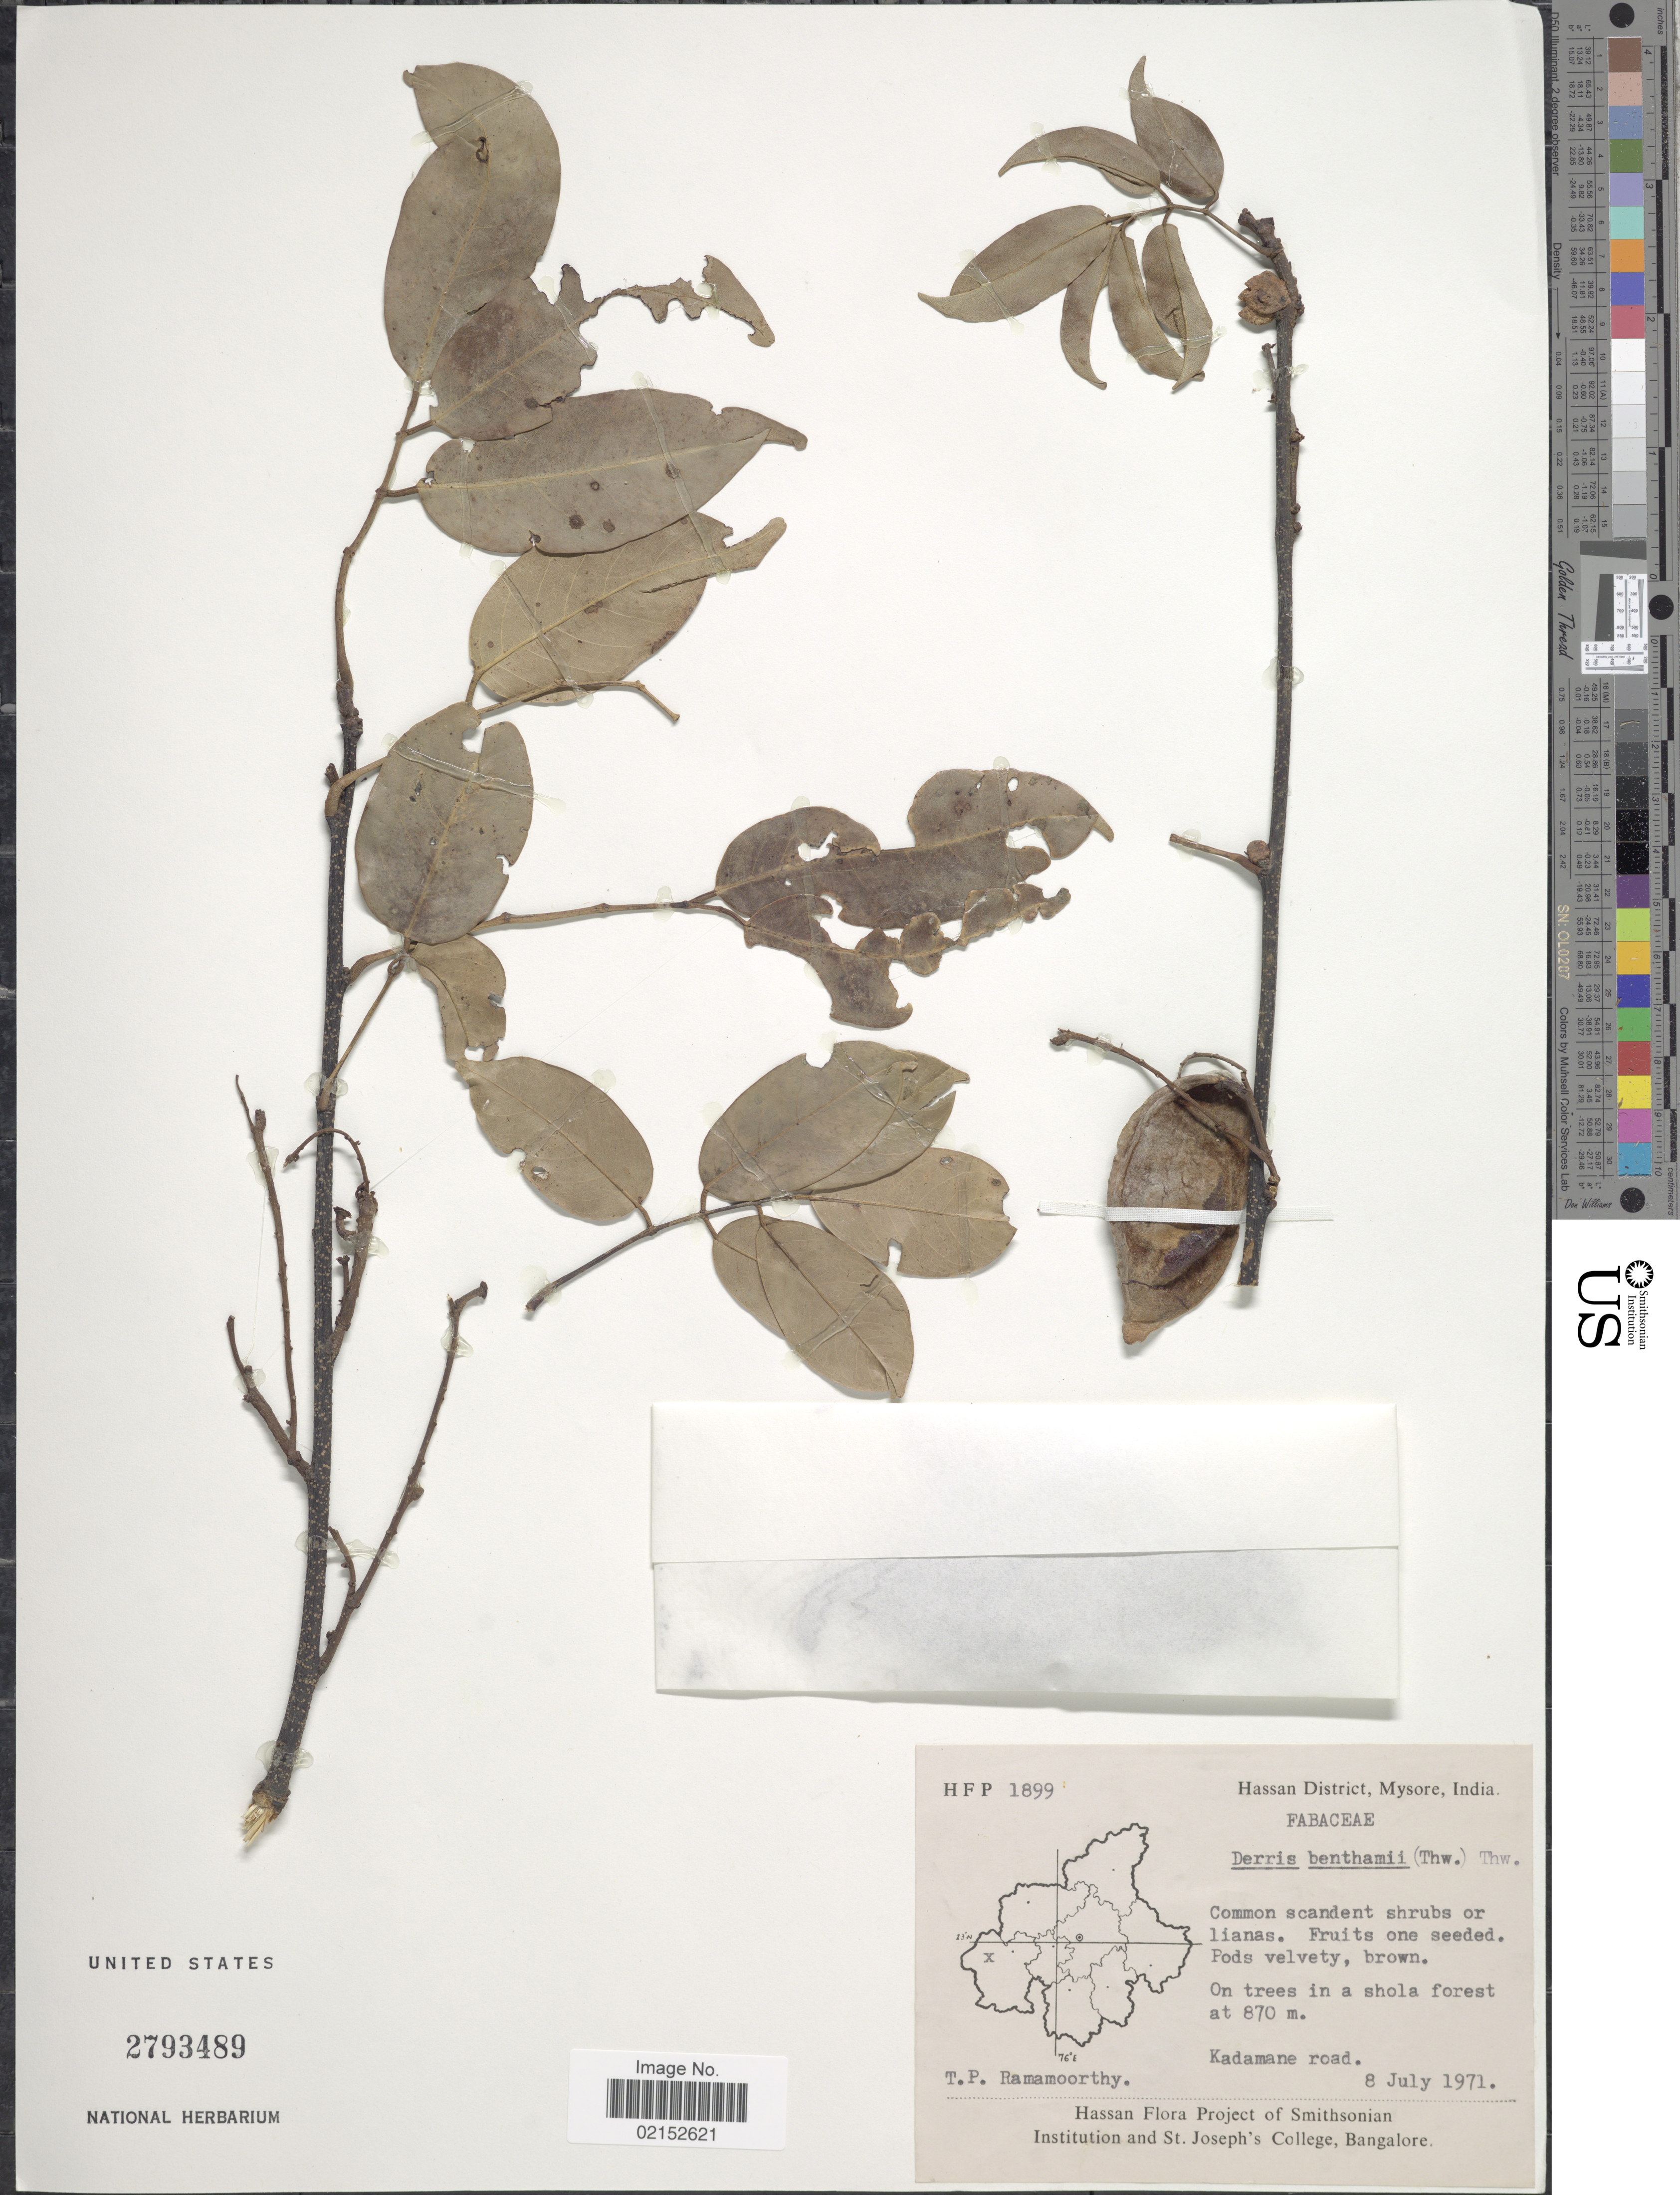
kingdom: Plantae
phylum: Tracheophyta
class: Magnoliopsida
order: Fabales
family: Fabaceae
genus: Derris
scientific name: Derris benthamii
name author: (Thwaites) Thwaites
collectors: T. P. Ramamoorthy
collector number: HFP 1899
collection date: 1971-07-08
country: India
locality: Hassan District, Mysore, Kadamane road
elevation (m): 870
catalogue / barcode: US 2793489